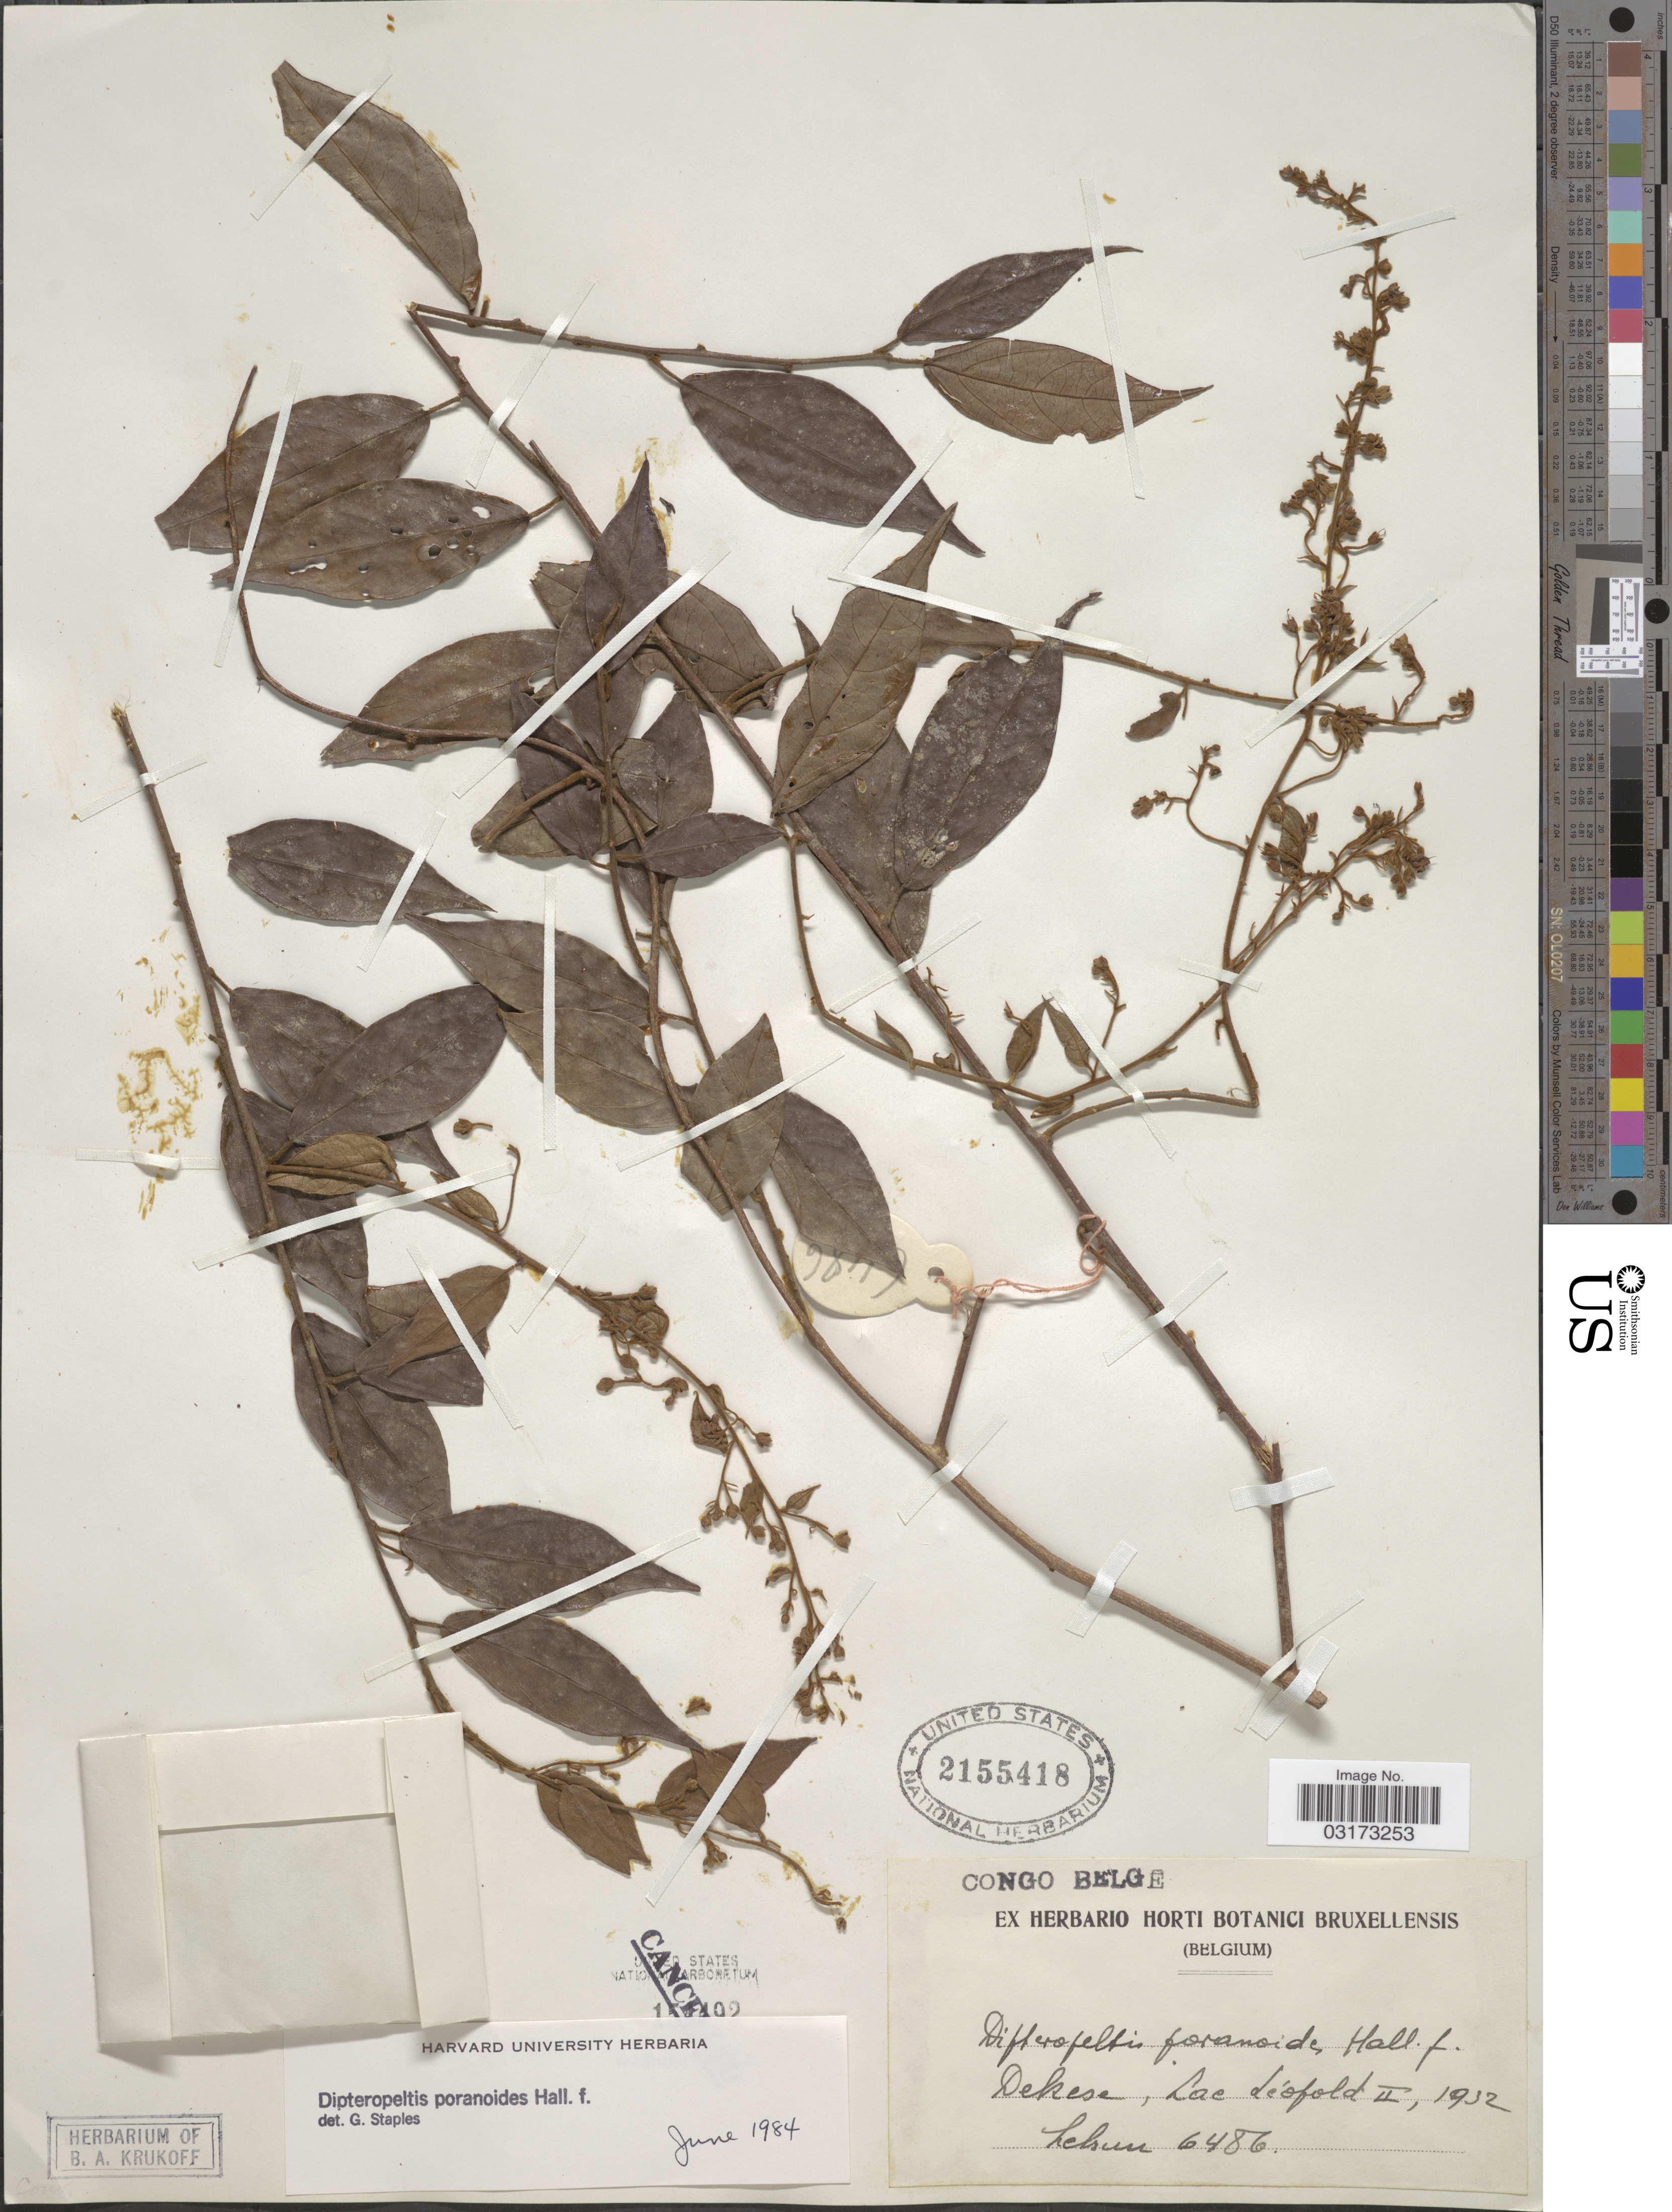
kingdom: Plantae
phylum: Tracheophyta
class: Magnoliopsida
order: Solanales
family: Convolvulaceae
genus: Dipteropeltis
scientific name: Dipteropeltis poranoides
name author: Hallier f.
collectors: J.A. Lebrun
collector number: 6486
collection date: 1932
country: Congo, Democratic Republic of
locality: Cong Belge. Dekese, Lac Léopold II.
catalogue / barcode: US 2155418